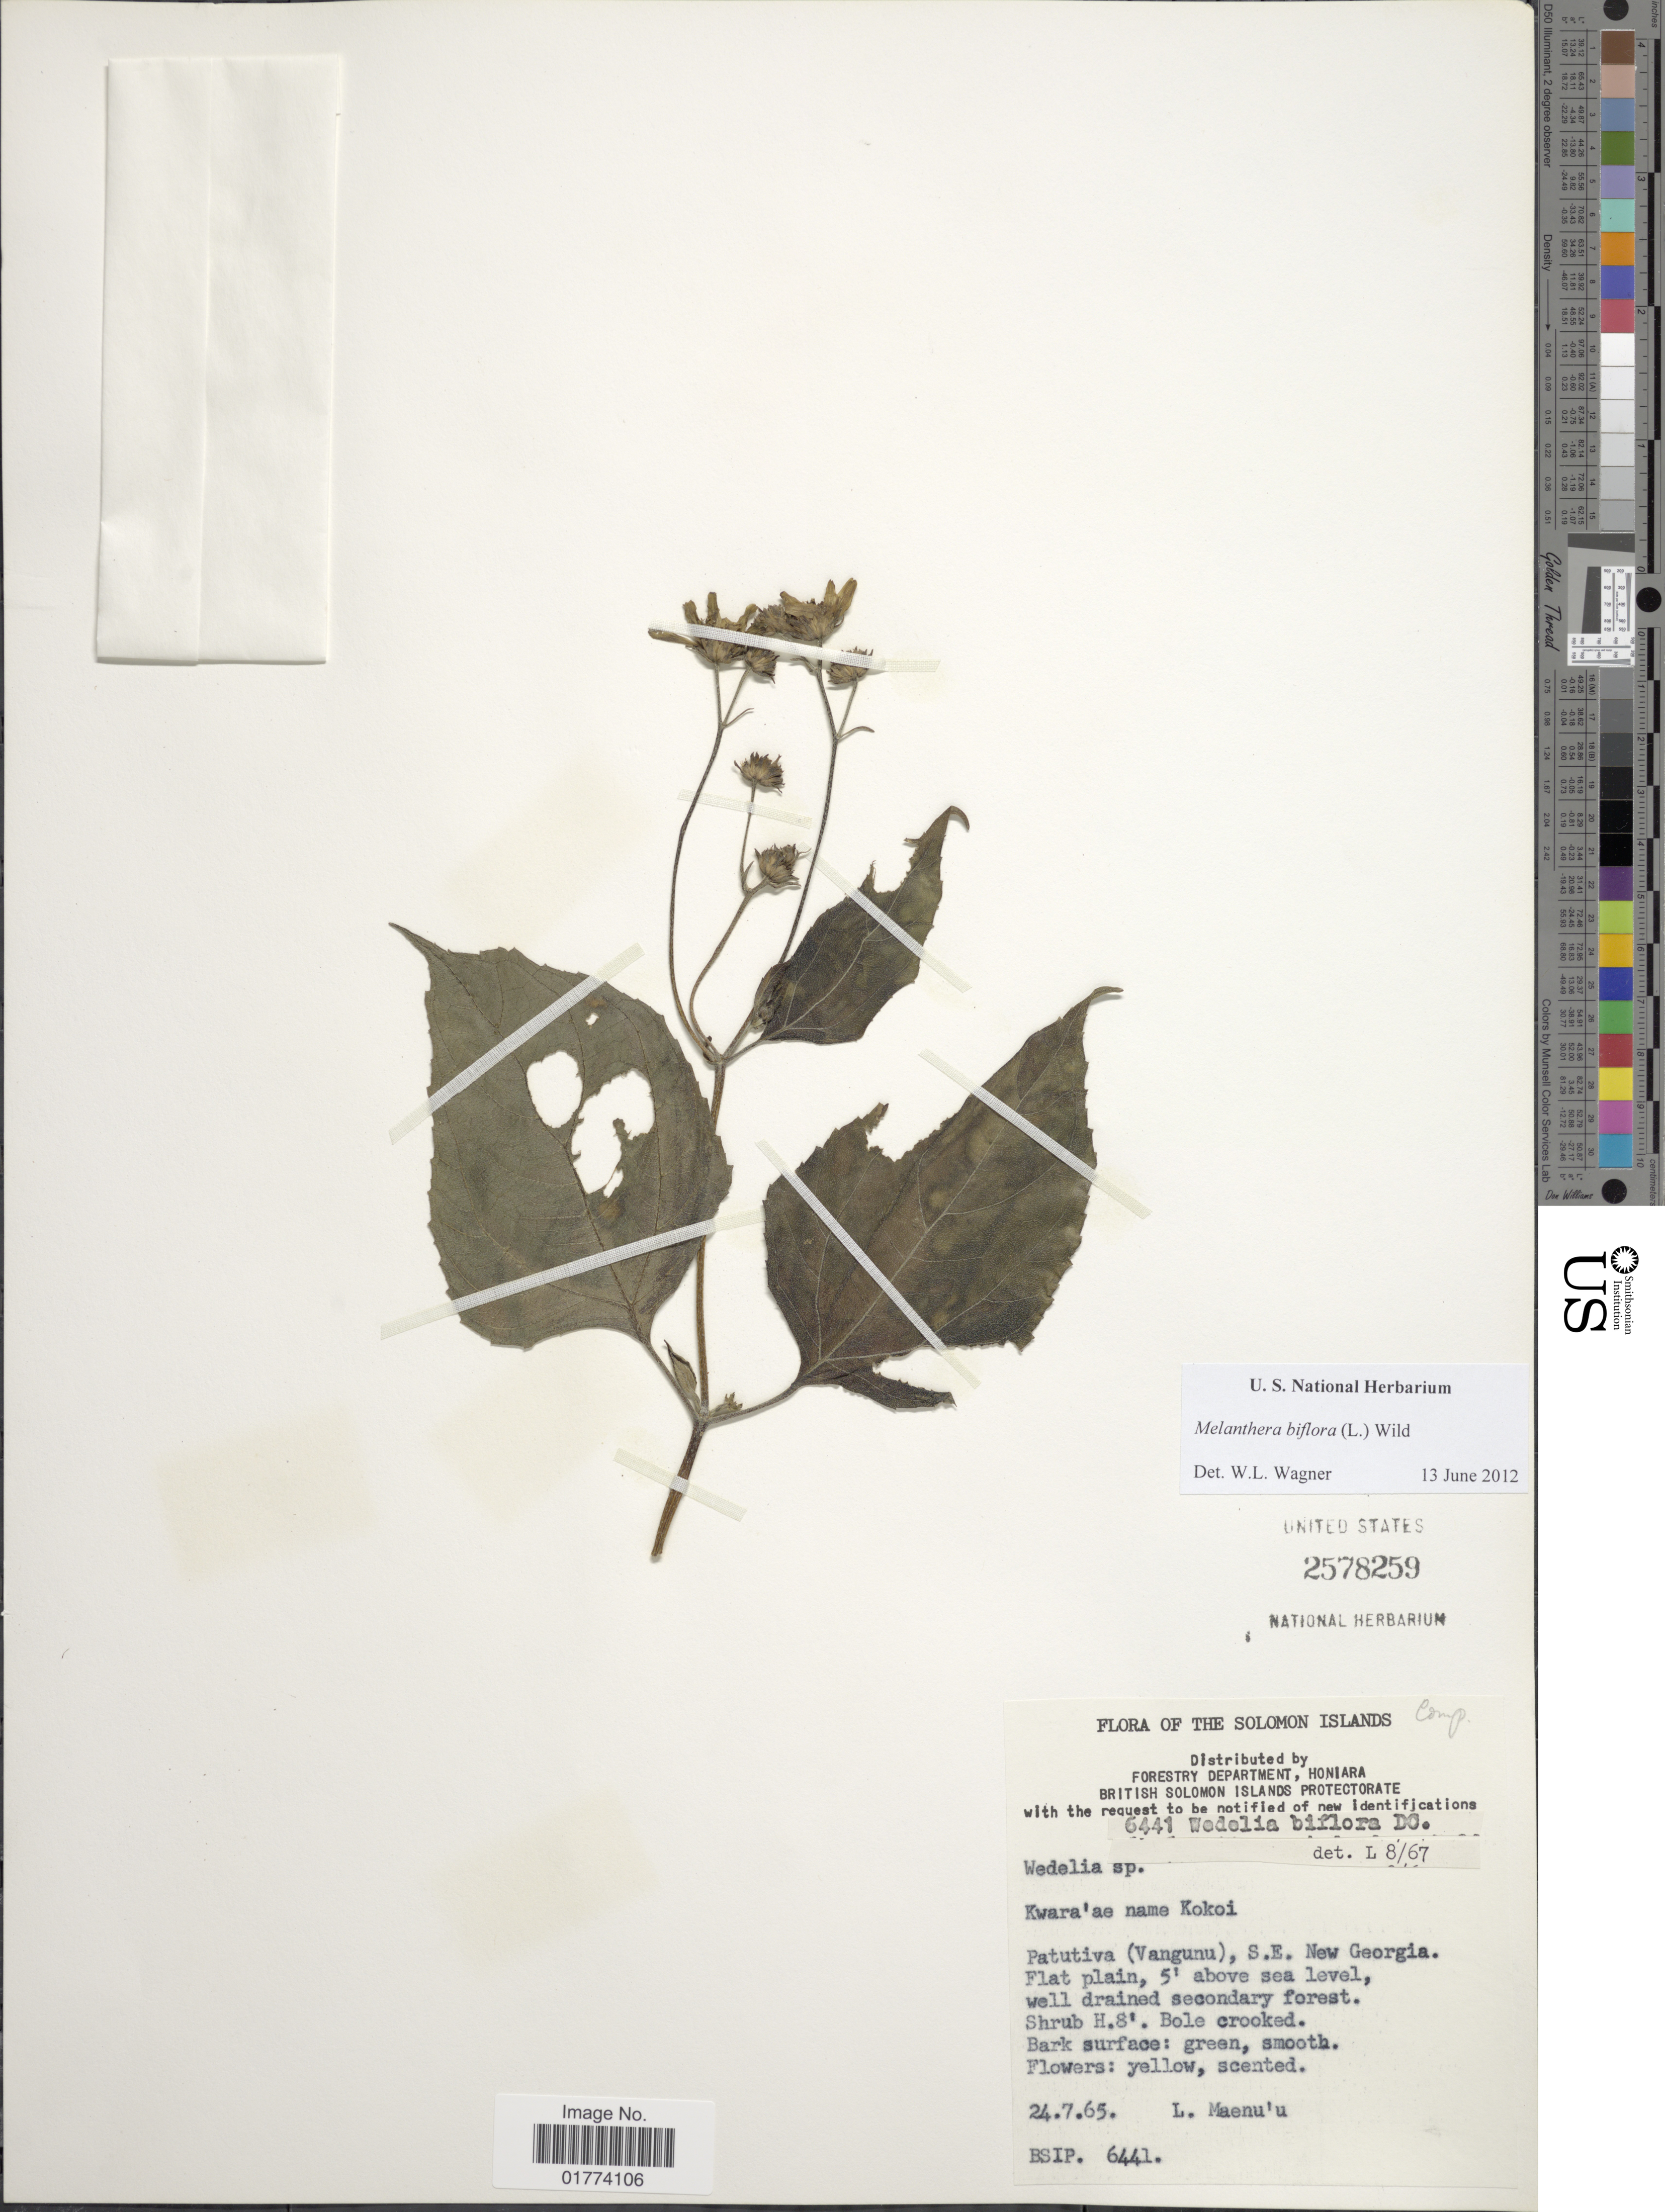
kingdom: Plantae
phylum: Tracheophyta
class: Magnoliopsida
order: Asterales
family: Asteraceae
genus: Wollastonia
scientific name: Wollastonia biflora var. biflora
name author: (L.) DC.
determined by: Wagner, W. L., (BOT), Smithsonian Institution - National Museum of Natural History (UNITED STATES)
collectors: L. Maenu'u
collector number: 6441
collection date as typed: Transcribed d/m/y: 24/7/65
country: Solomon Islands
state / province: Solomon Islands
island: New Georgia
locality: Patutiva (Vangunu), S. E. New Georgia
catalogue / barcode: US 2578259